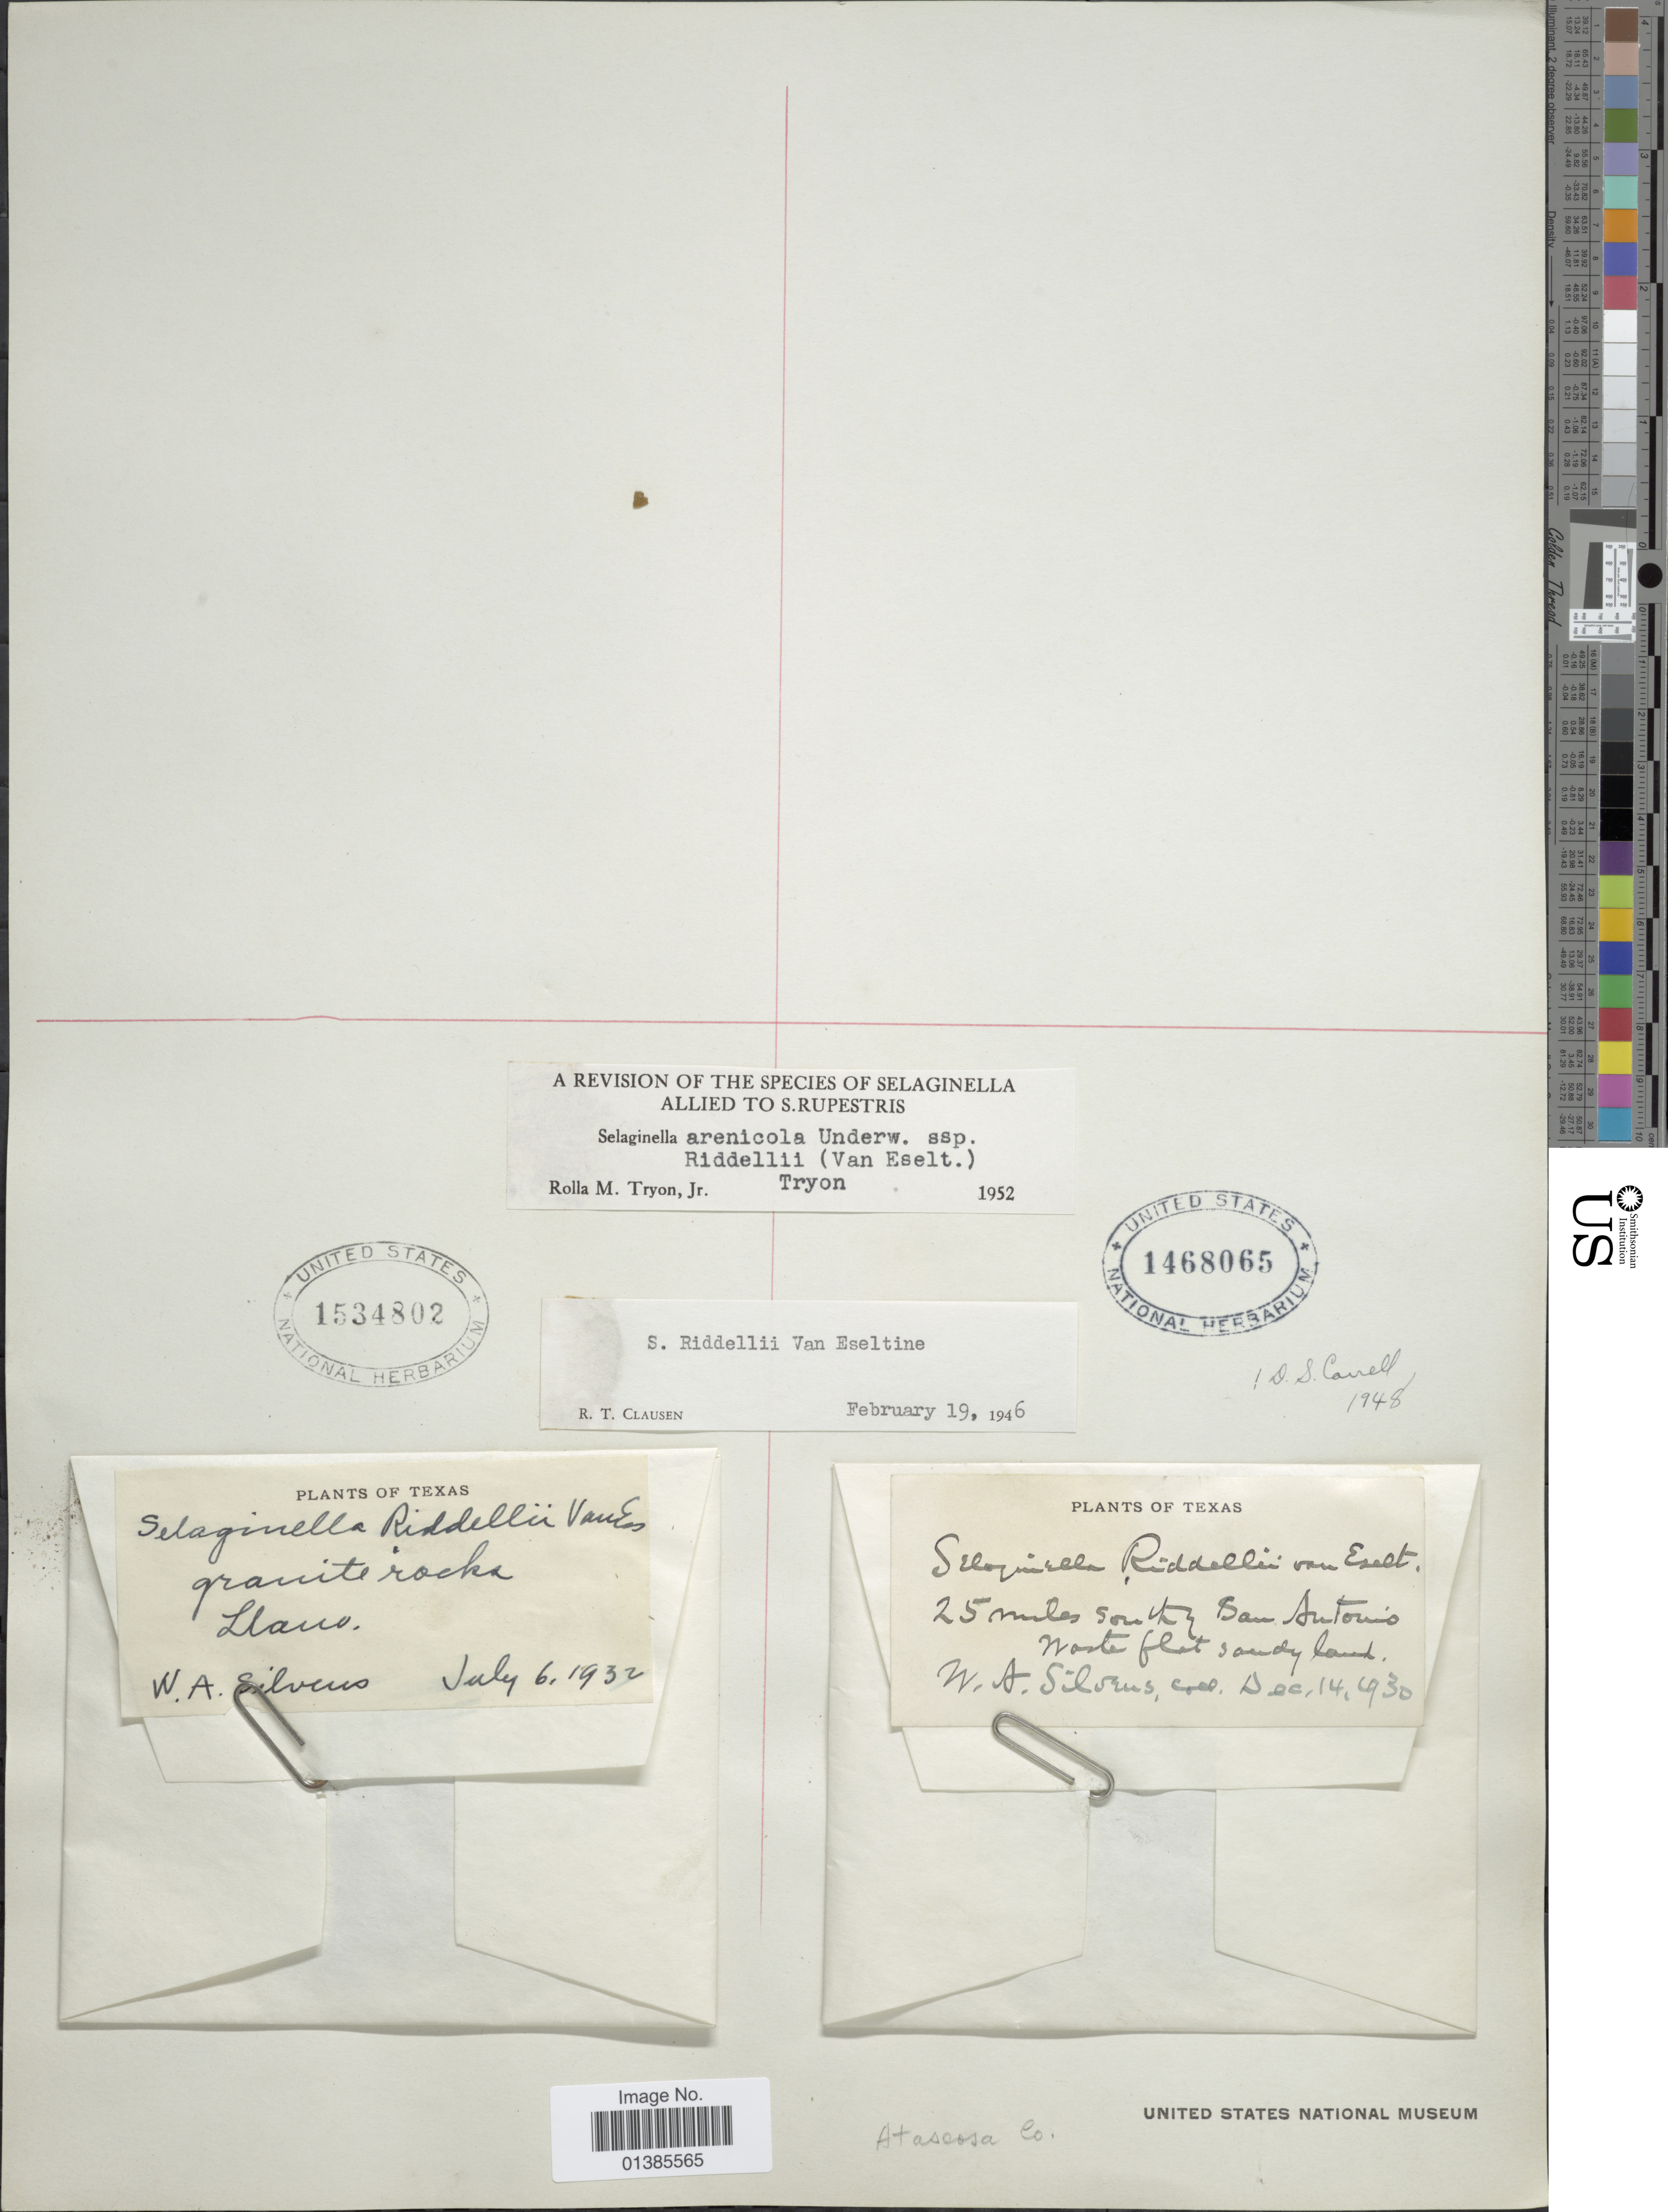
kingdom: Plantae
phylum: Tracheophyta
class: Lycopodiopsida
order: Selaginellales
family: Selaginellaceae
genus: Selaginella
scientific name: Selaginella arenicola subsp. riddellii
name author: (Van Eselt.) R.M. Tryon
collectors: W. Silveus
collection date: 1932-07-06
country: United States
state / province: Texas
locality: Llano.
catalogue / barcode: US 1534802-2